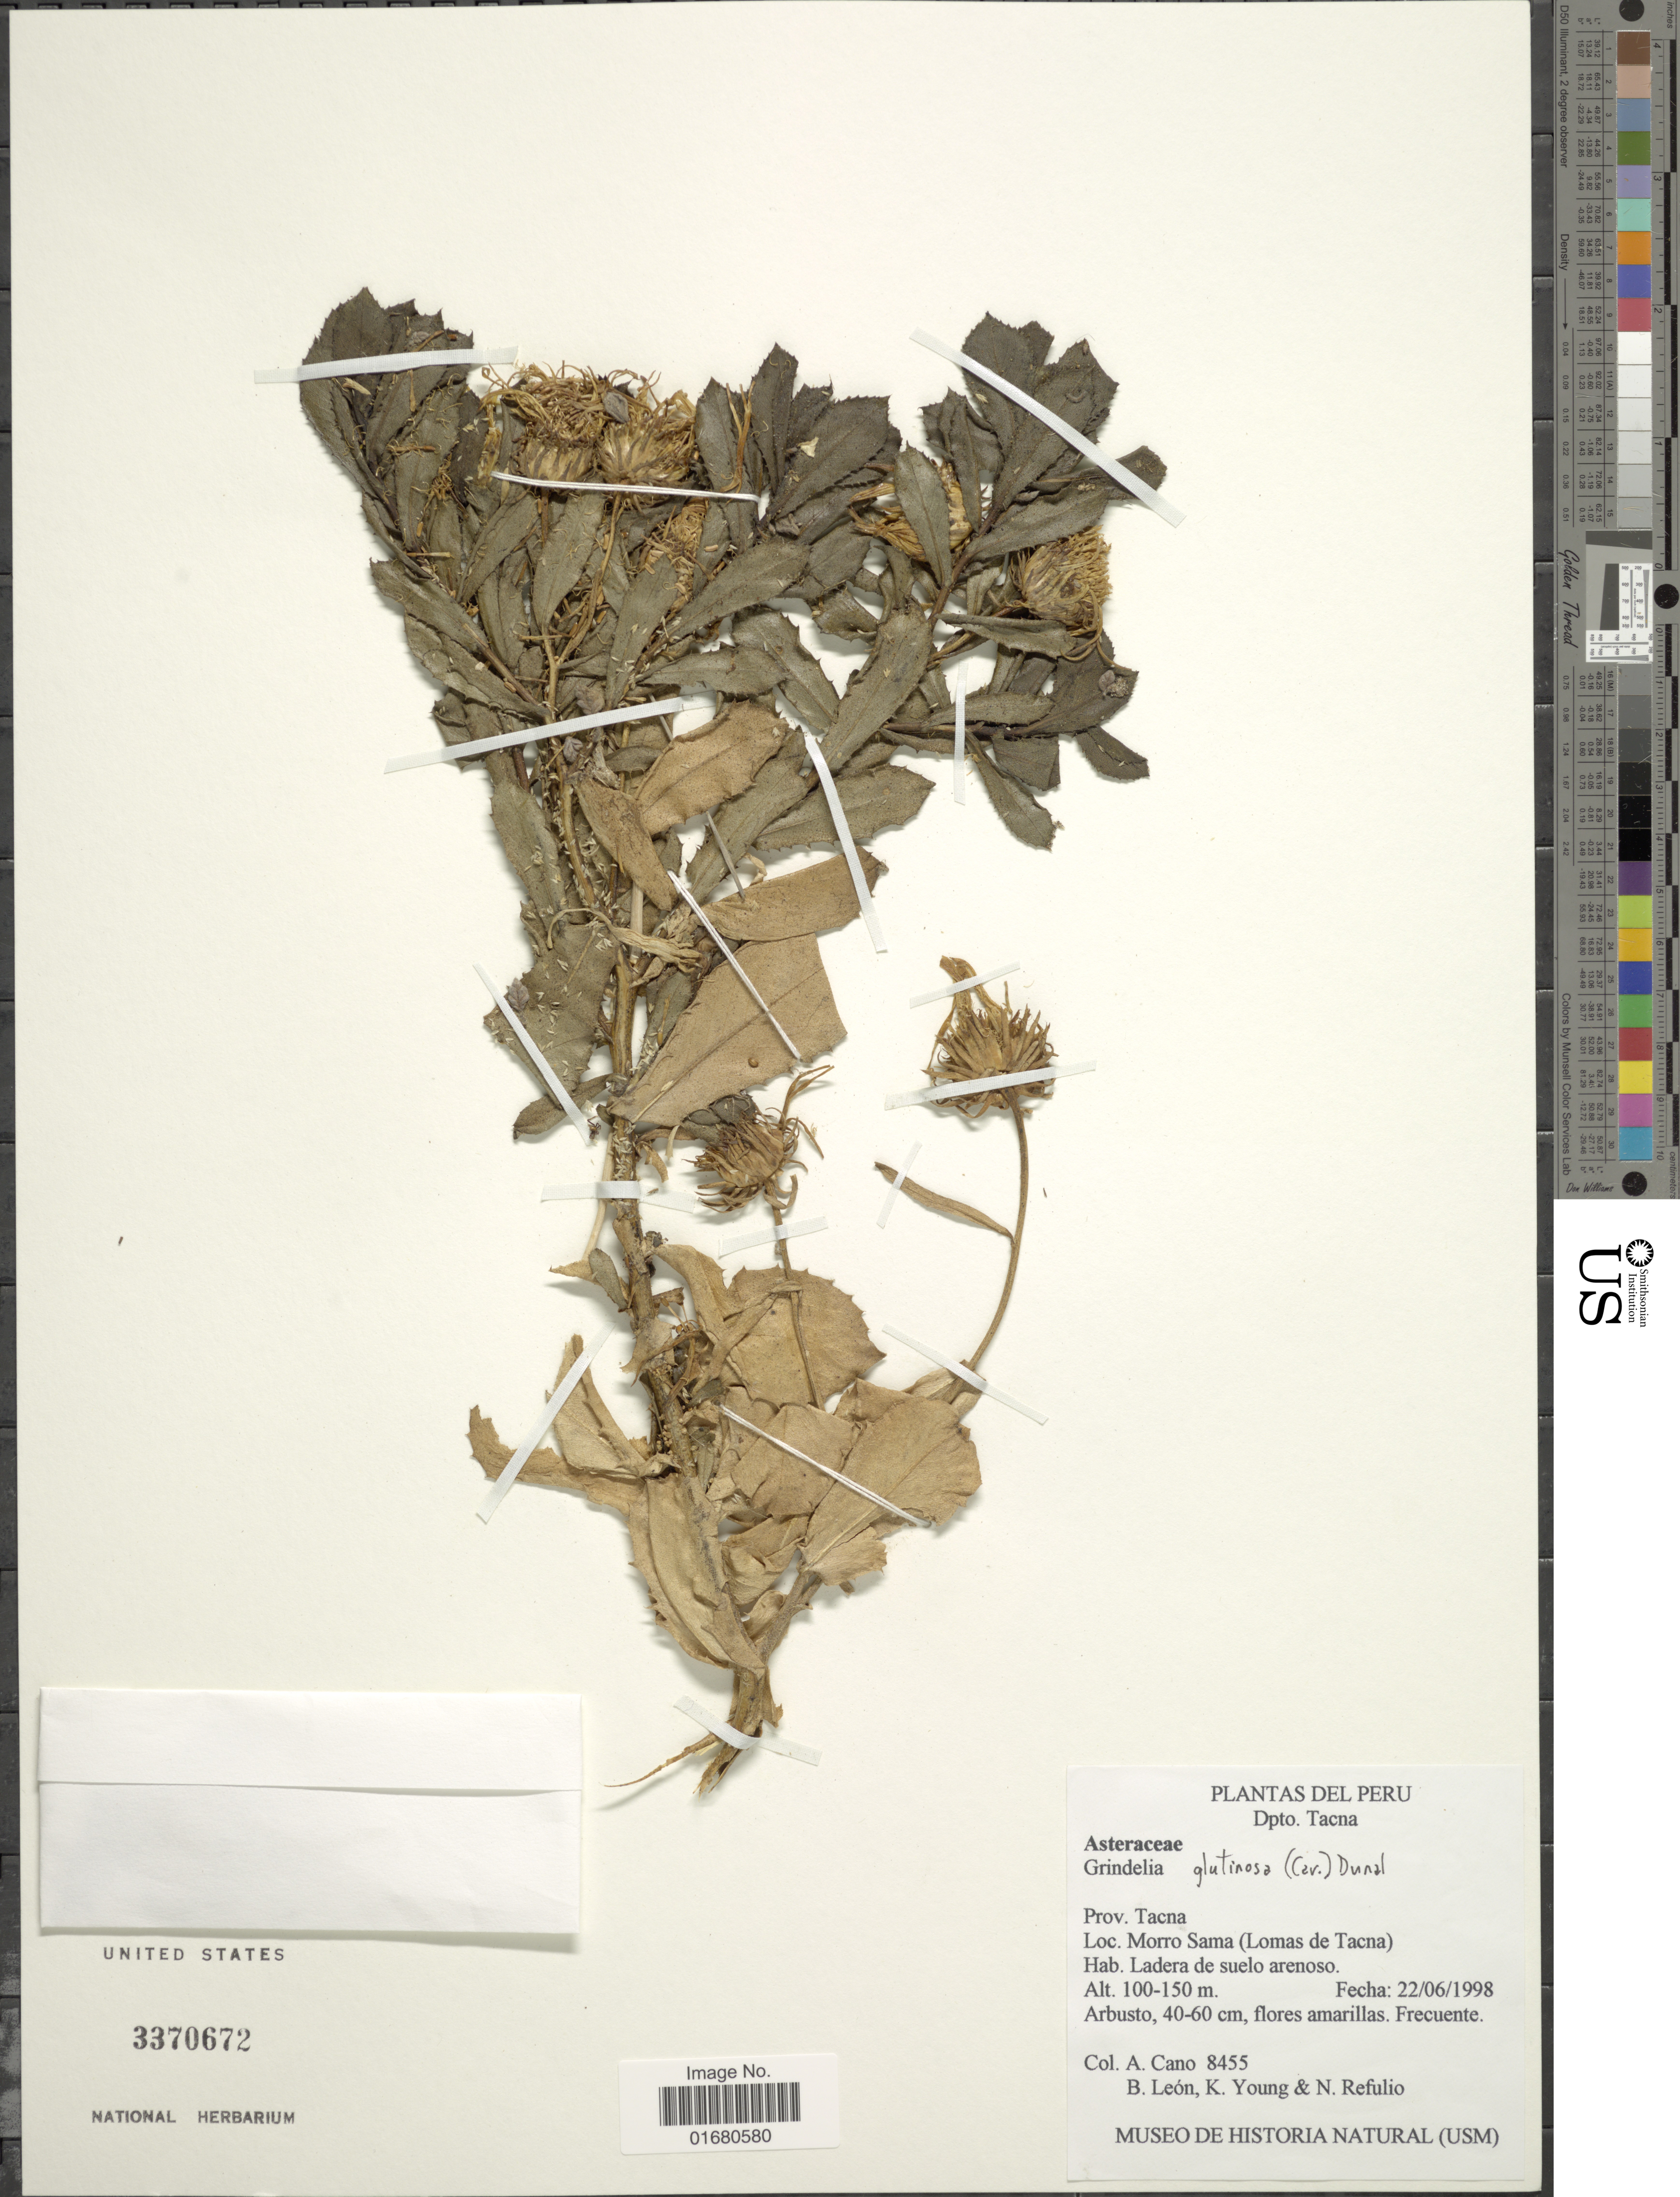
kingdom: Plantae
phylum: Tracheophyta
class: Magnoliopsida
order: Asterales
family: Asteraceae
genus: Grindelia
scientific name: Grindelia glutinosa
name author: (Cav.) Dunal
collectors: A. Cano, B. León, K. Young & N. Refulio-Rodríguez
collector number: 8455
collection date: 1998-06-22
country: Peru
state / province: Tacna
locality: Dpto. Tacna, Prov. Tacna, Morro Sama (Lomas de Tacna), Ladera de suelo arenoso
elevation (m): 100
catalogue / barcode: US 3370672